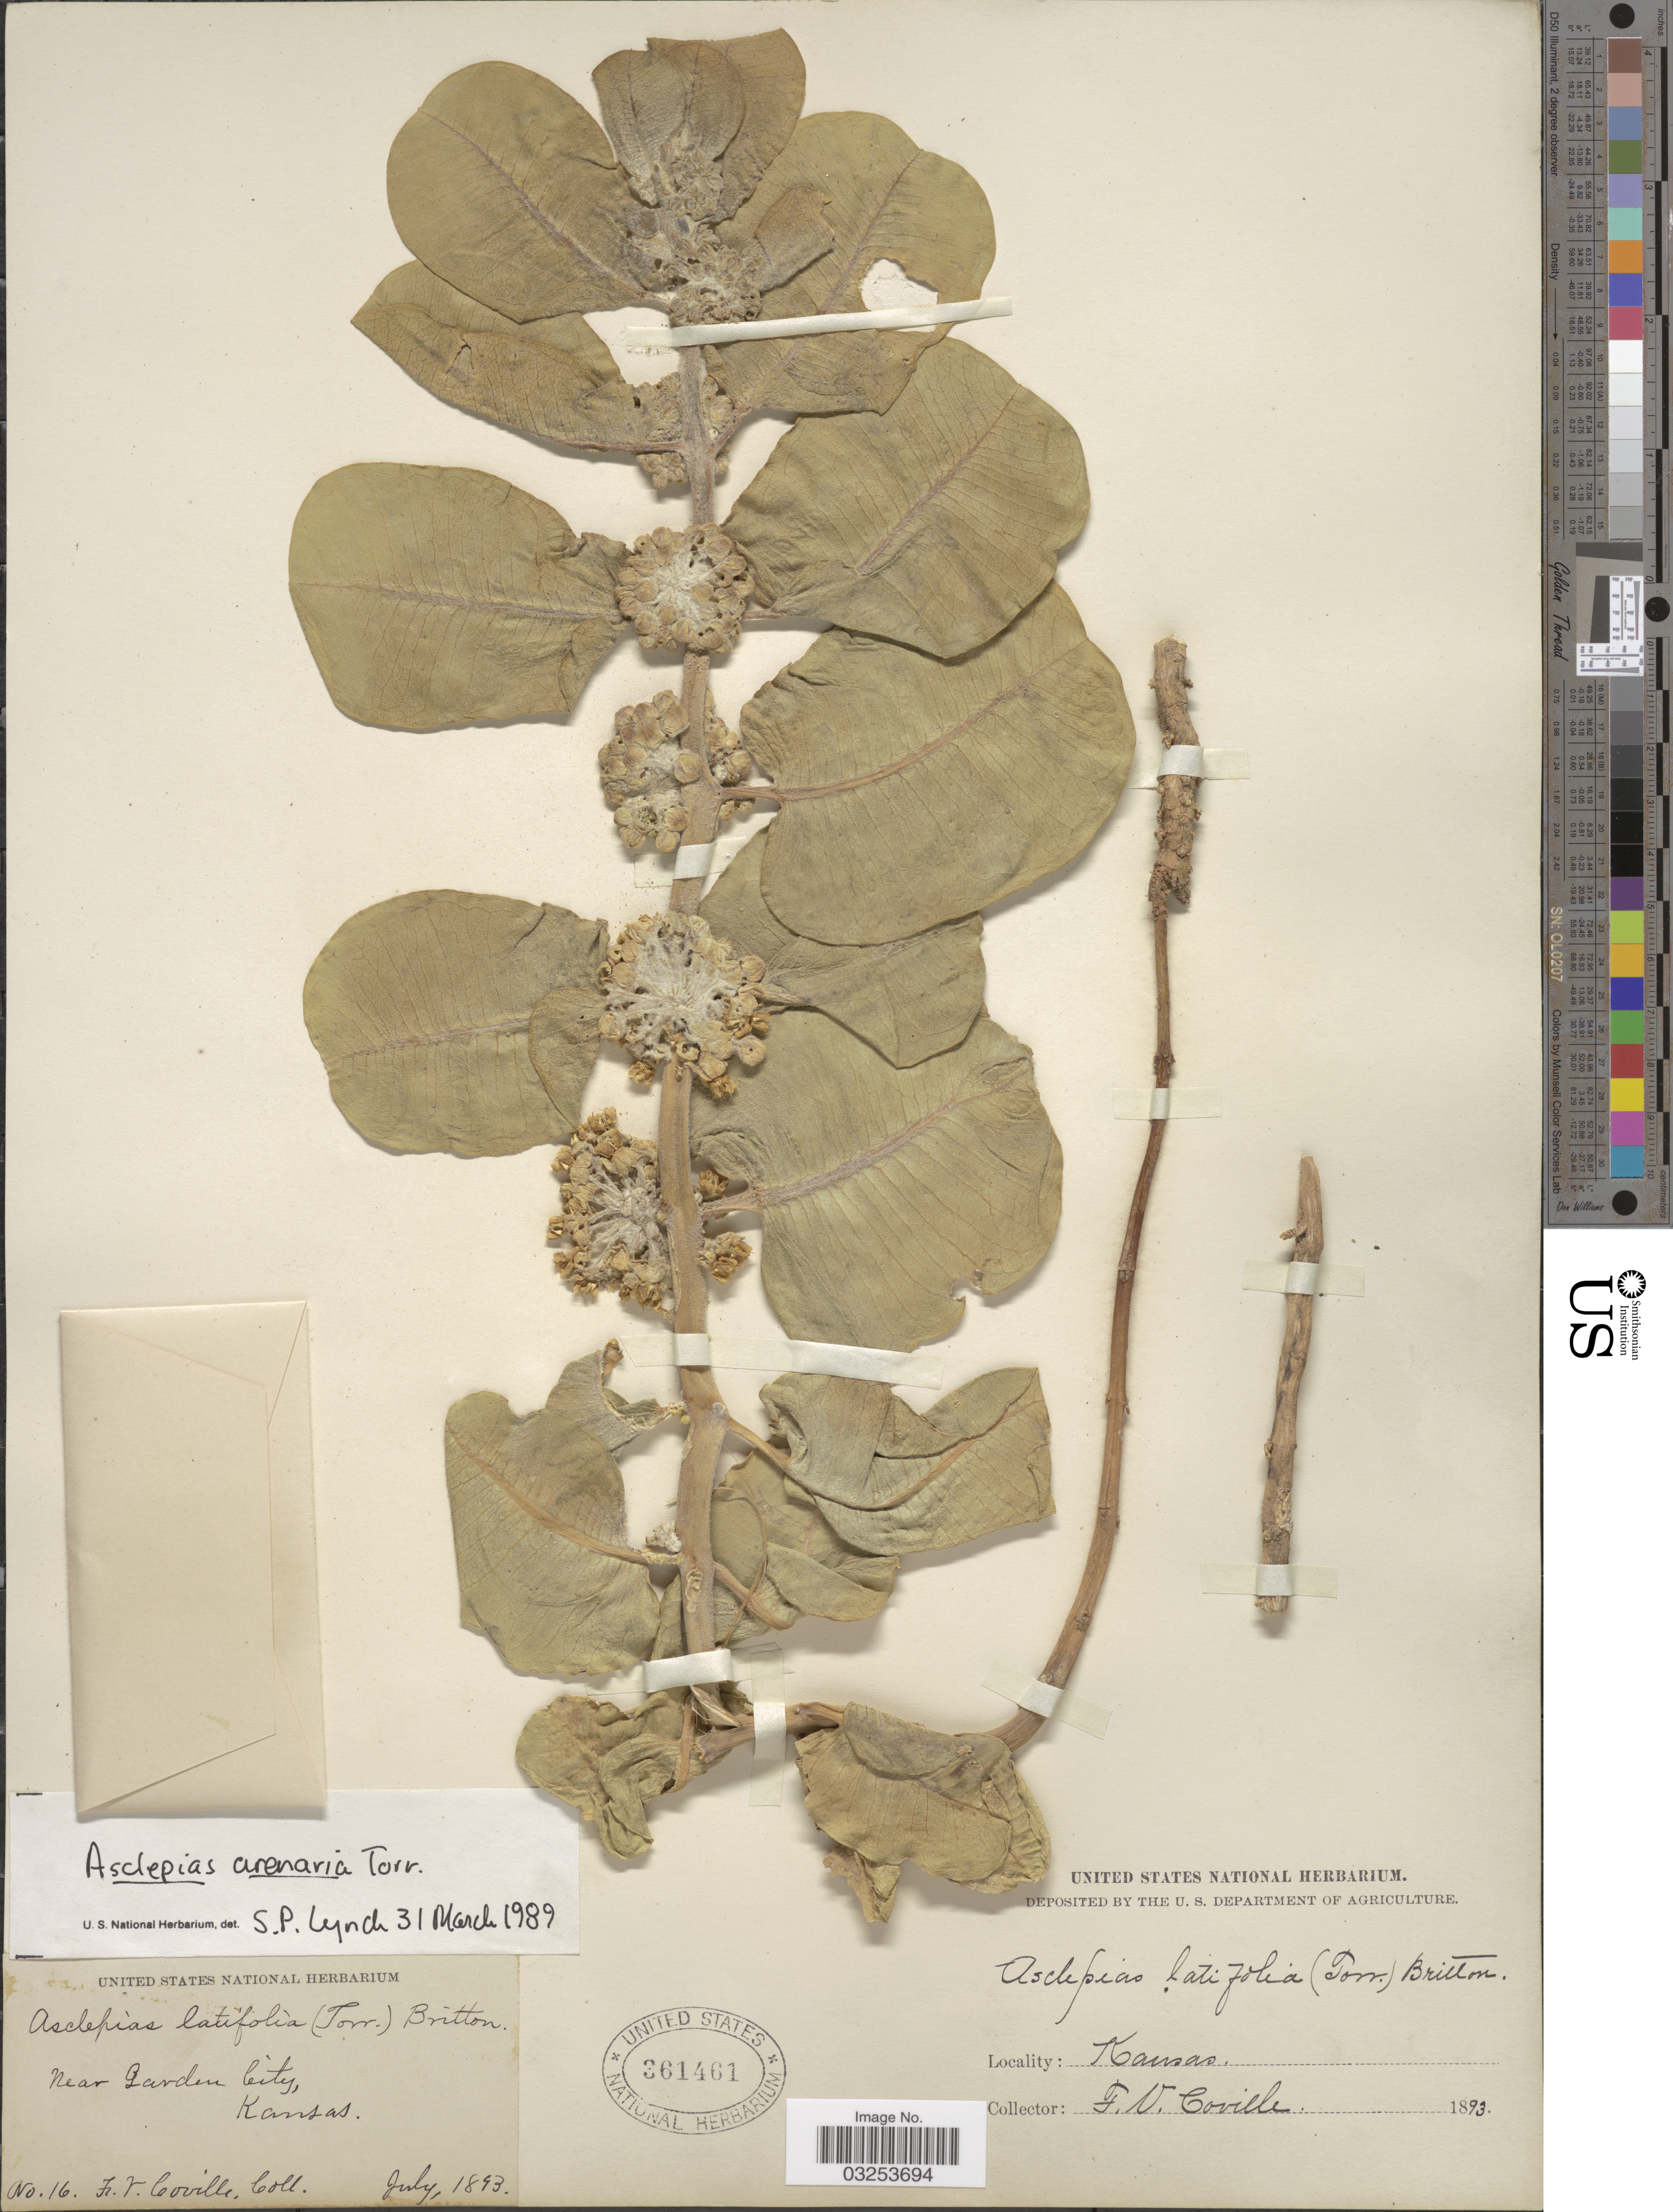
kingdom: Plantae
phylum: Tracheophyta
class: Magnoliopsida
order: Gentianales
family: Apocynaceae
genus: Asclepias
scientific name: Asclepias arenaria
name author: Torr.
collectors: F. V. Coville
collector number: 16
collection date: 1893-07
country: United States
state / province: Kansas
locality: Near Garden City.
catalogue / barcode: US 361461